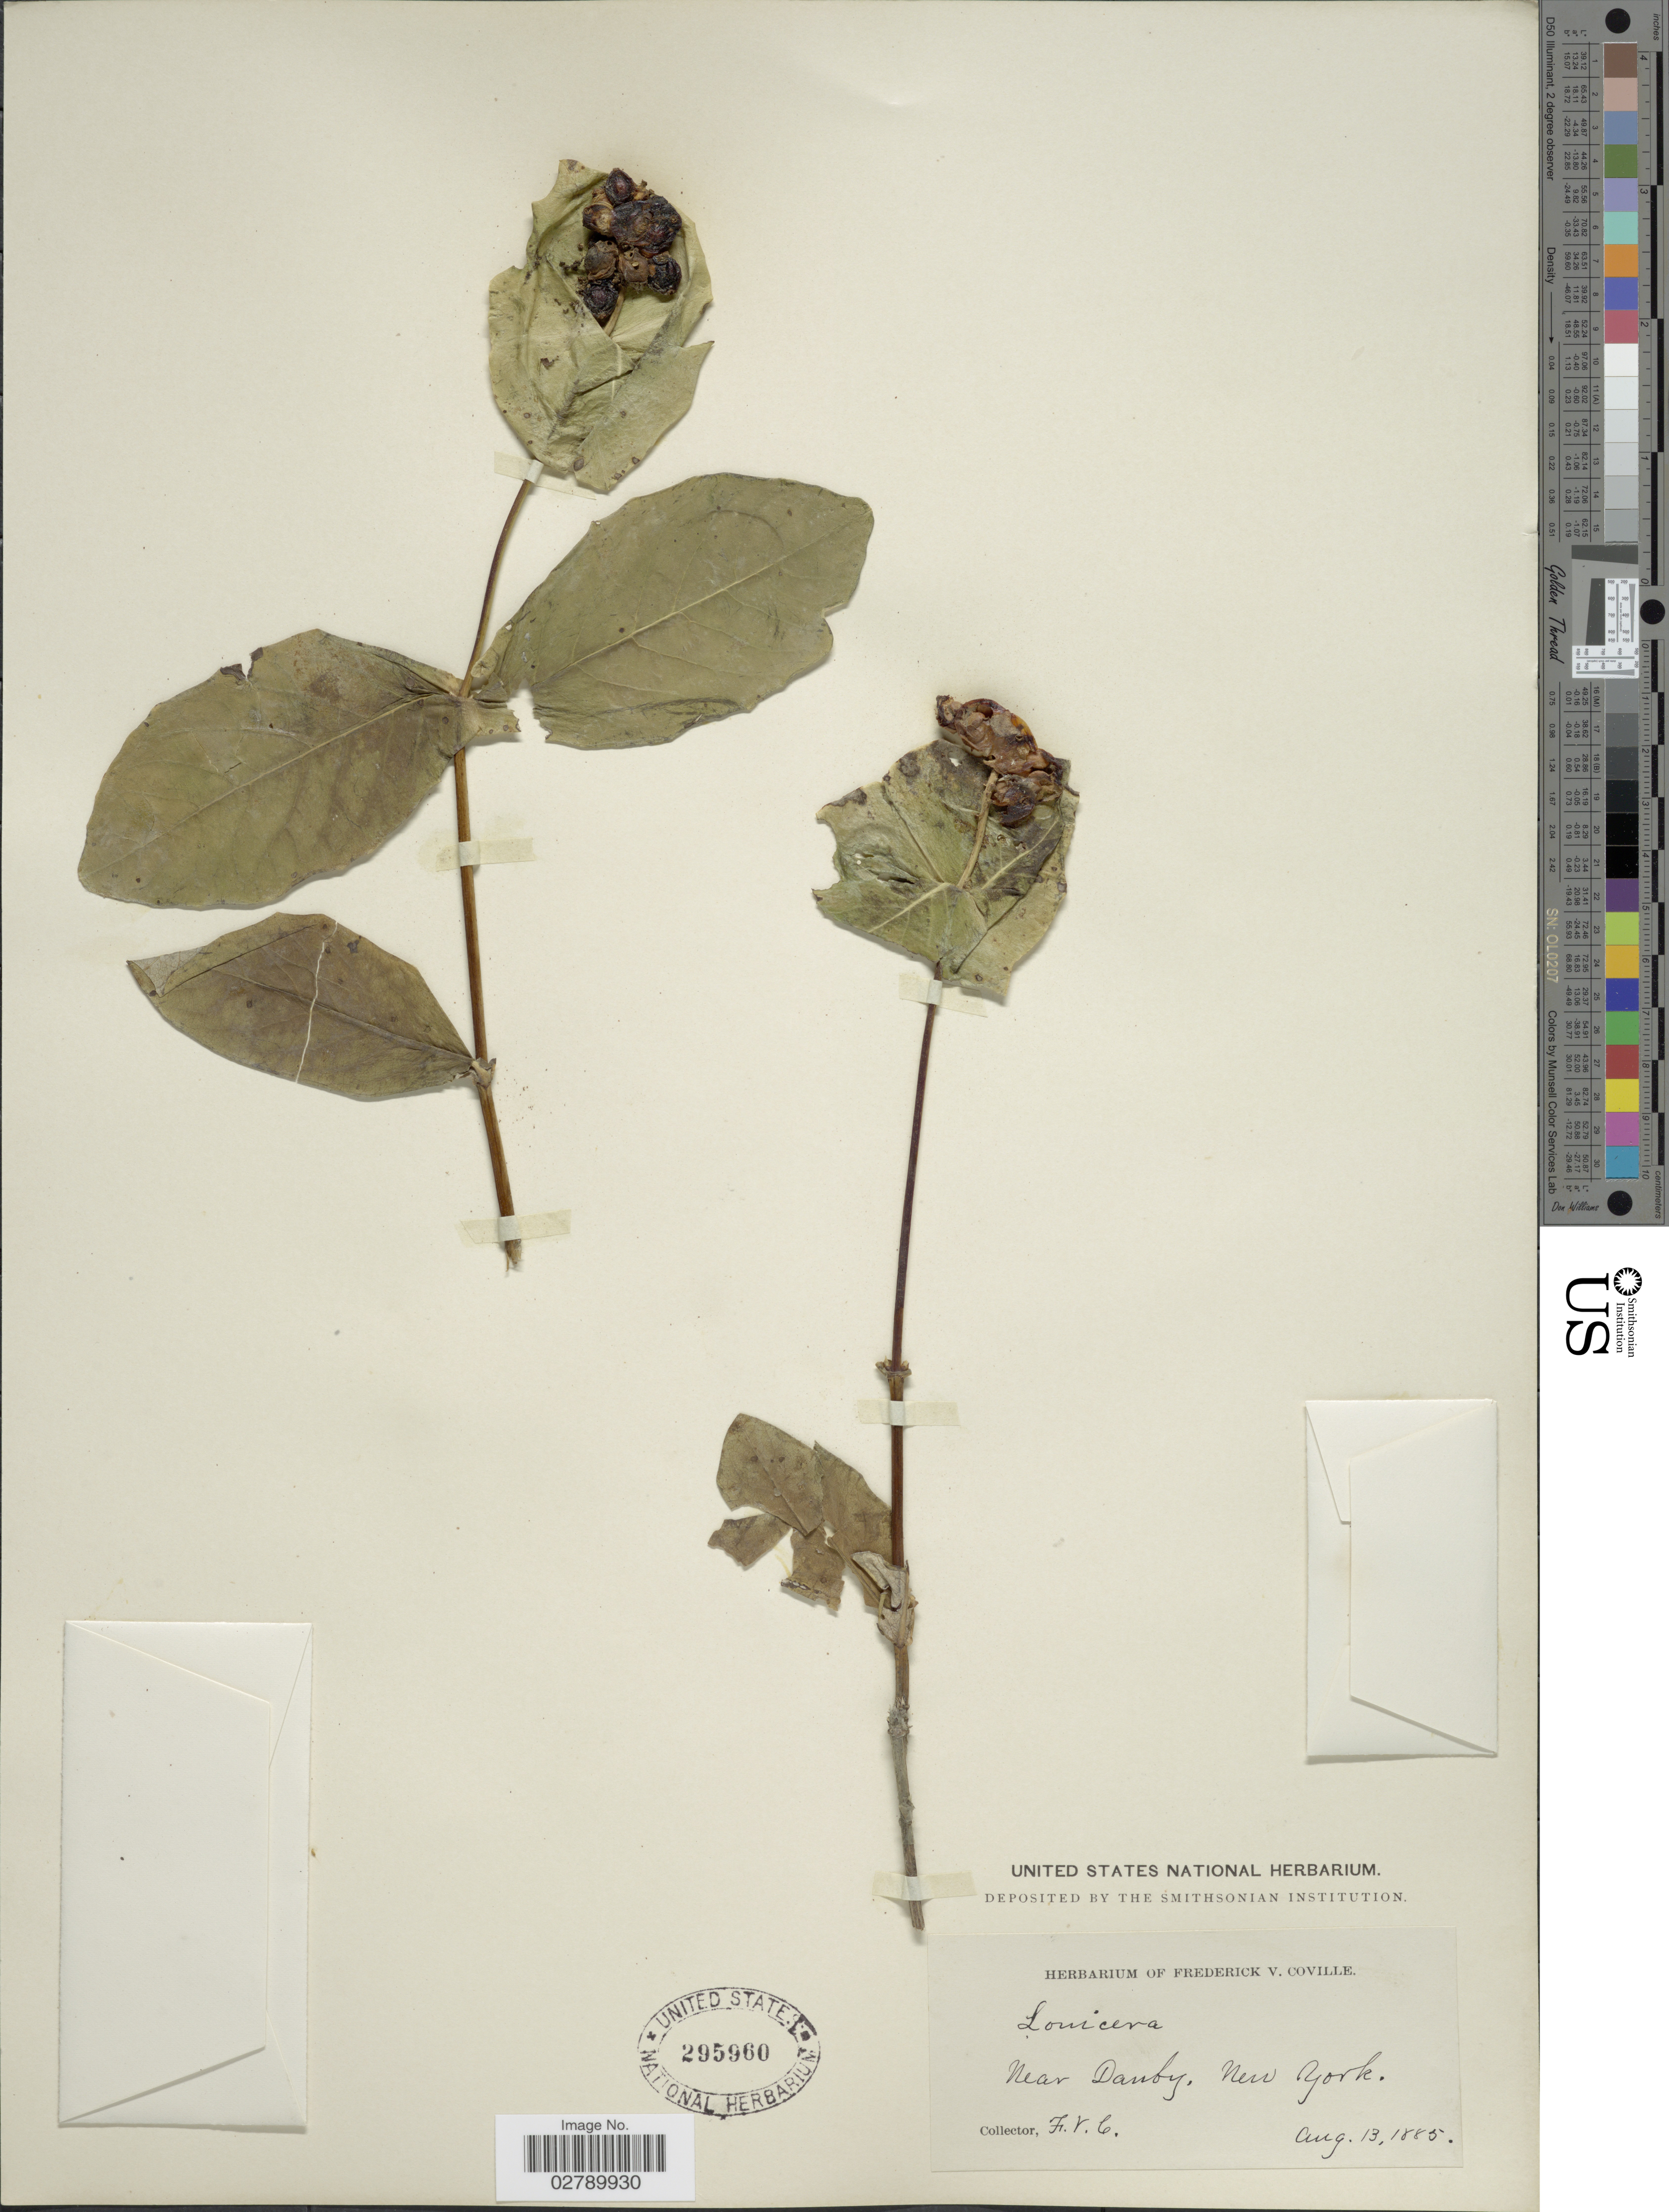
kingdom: Plantae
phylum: Tracheophyta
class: Magnoliopsida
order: Dipsacales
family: Caprifoliaceae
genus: Lonicera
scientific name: Lonicera sempervirens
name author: L.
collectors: F. V. Coville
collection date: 1885-08-13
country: United States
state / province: New York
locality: Near Danby.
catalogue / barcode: US 295960